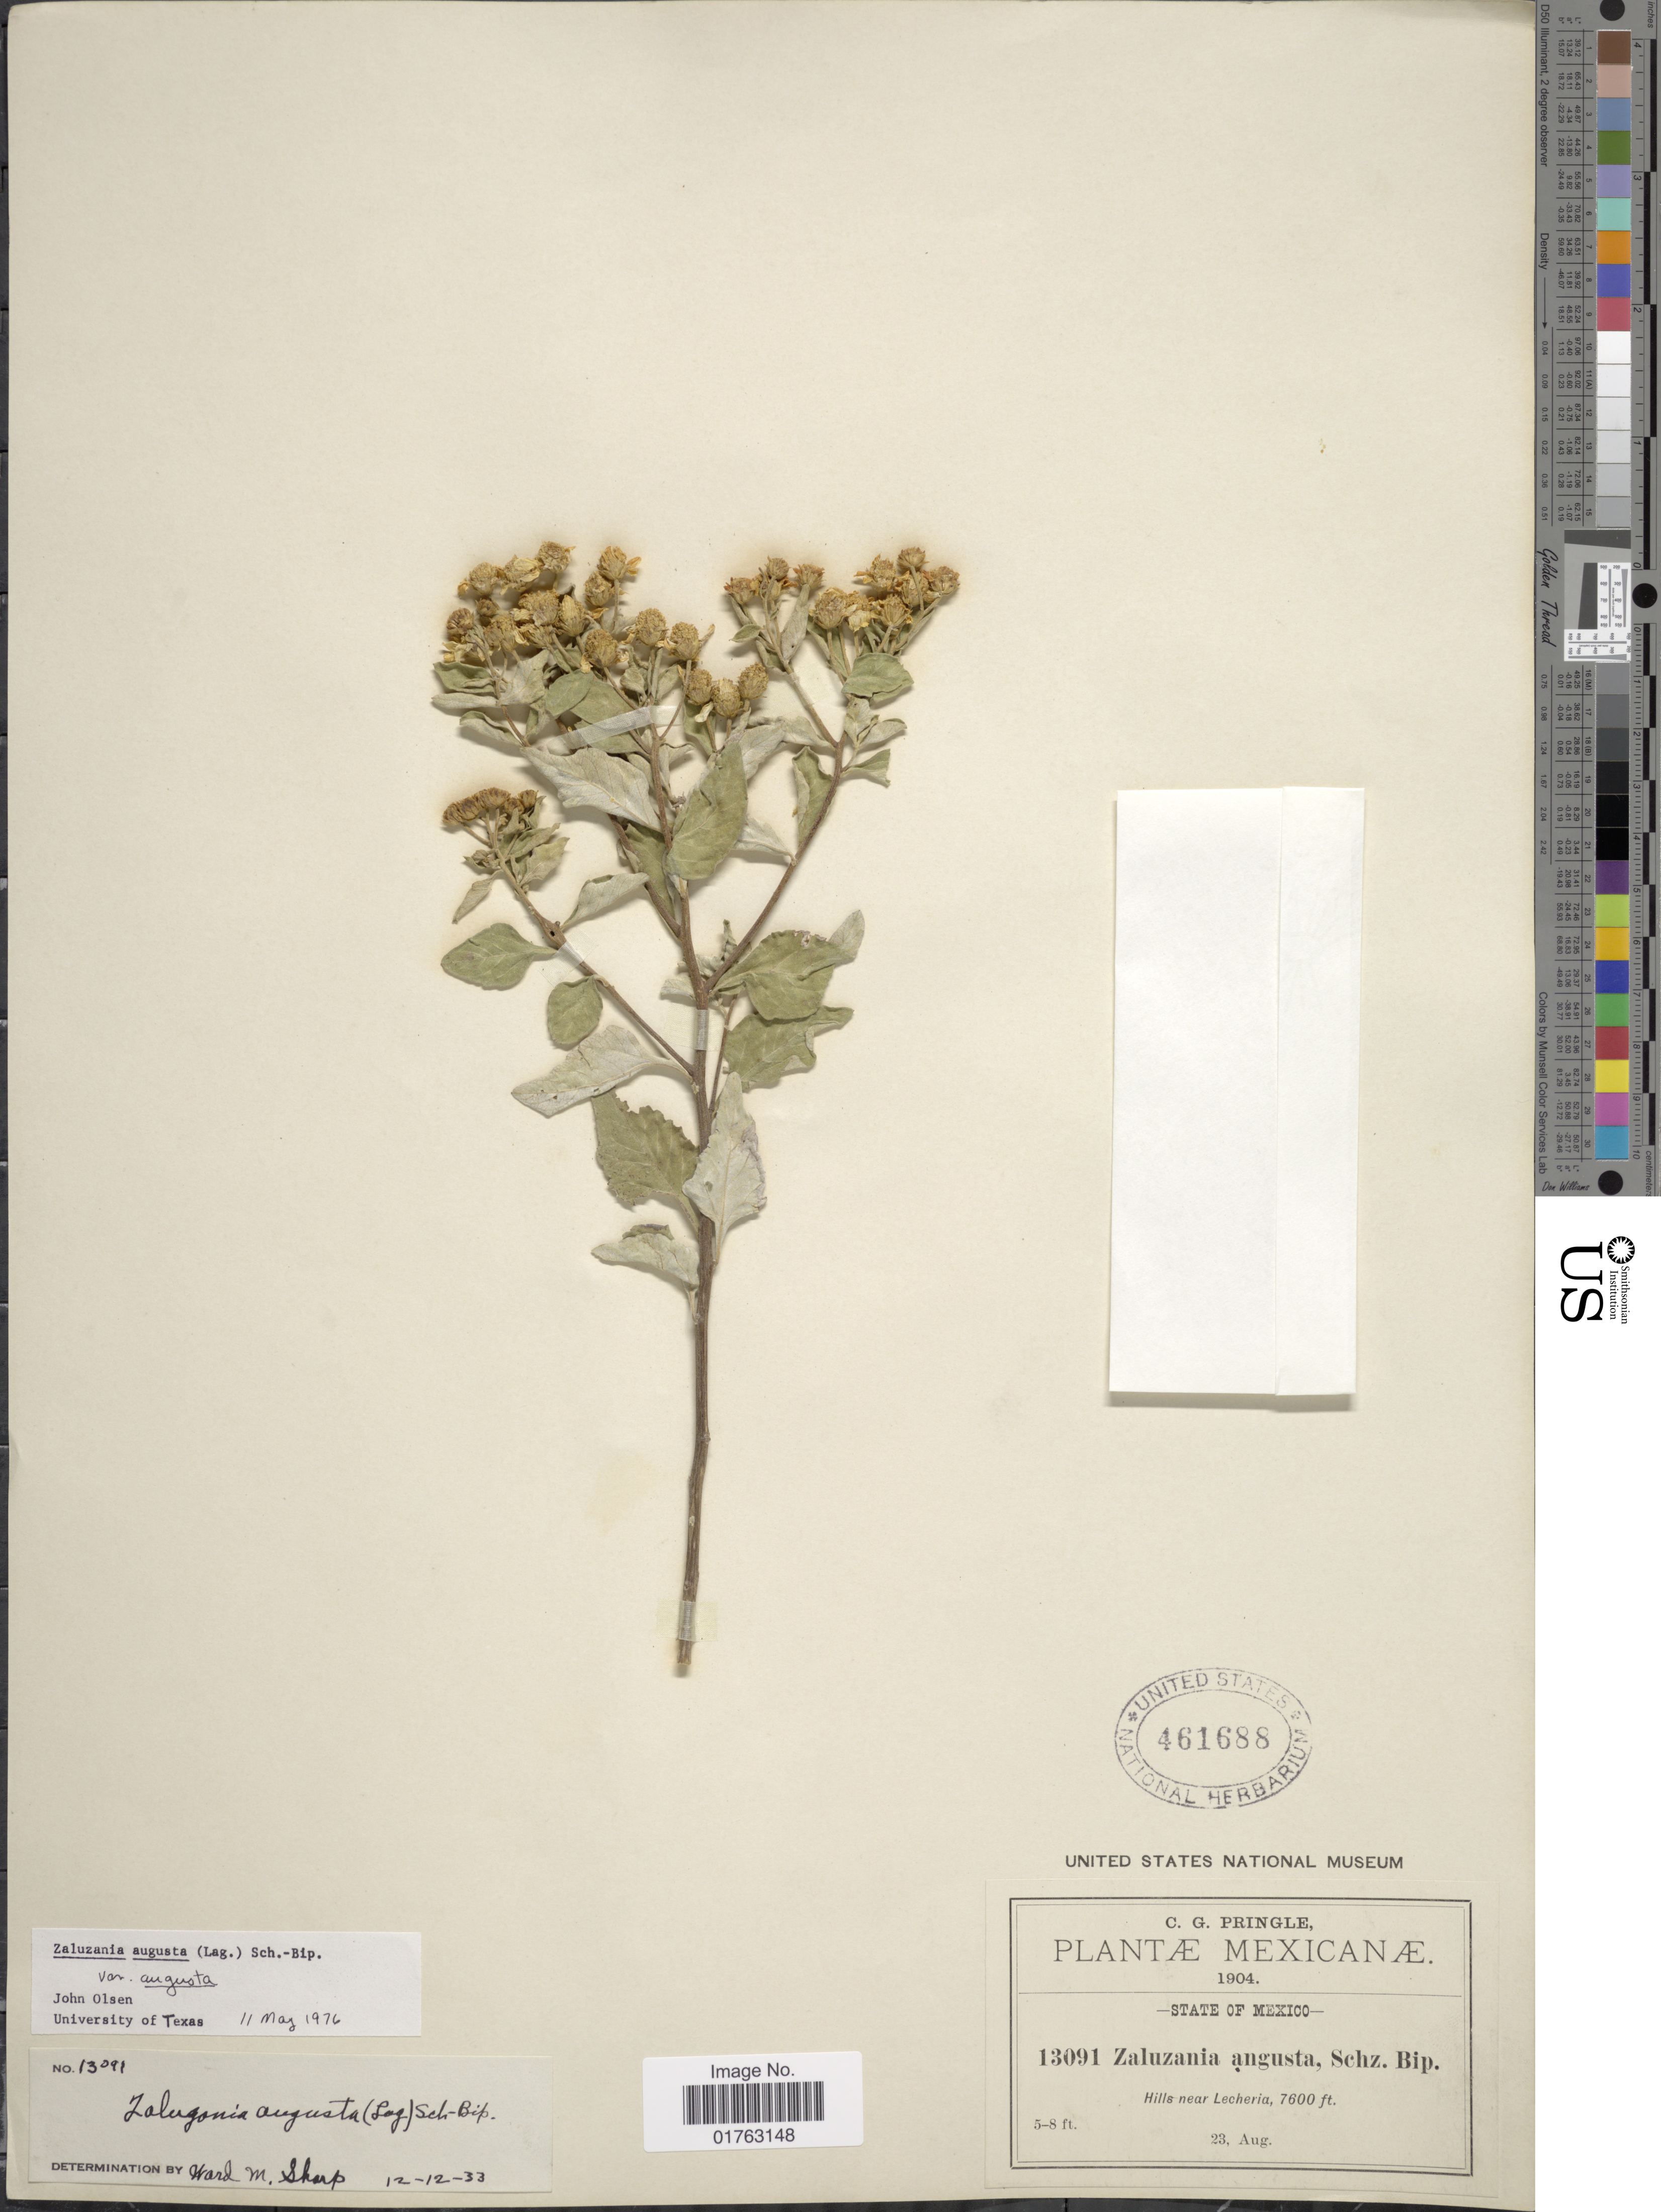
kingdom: Plantae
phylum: Tracheophyta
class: Magnoliopsida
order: Asterales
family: Asteraceae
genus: Zaluzania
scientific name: Zaluzania angusta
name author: (Lag.) Sch. Bip.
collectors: C. G. Pringle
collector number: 13091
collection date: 1904-08-23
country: Mexico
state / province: México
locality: Hills near Lecheria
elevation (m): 2316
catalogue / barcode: US 461688